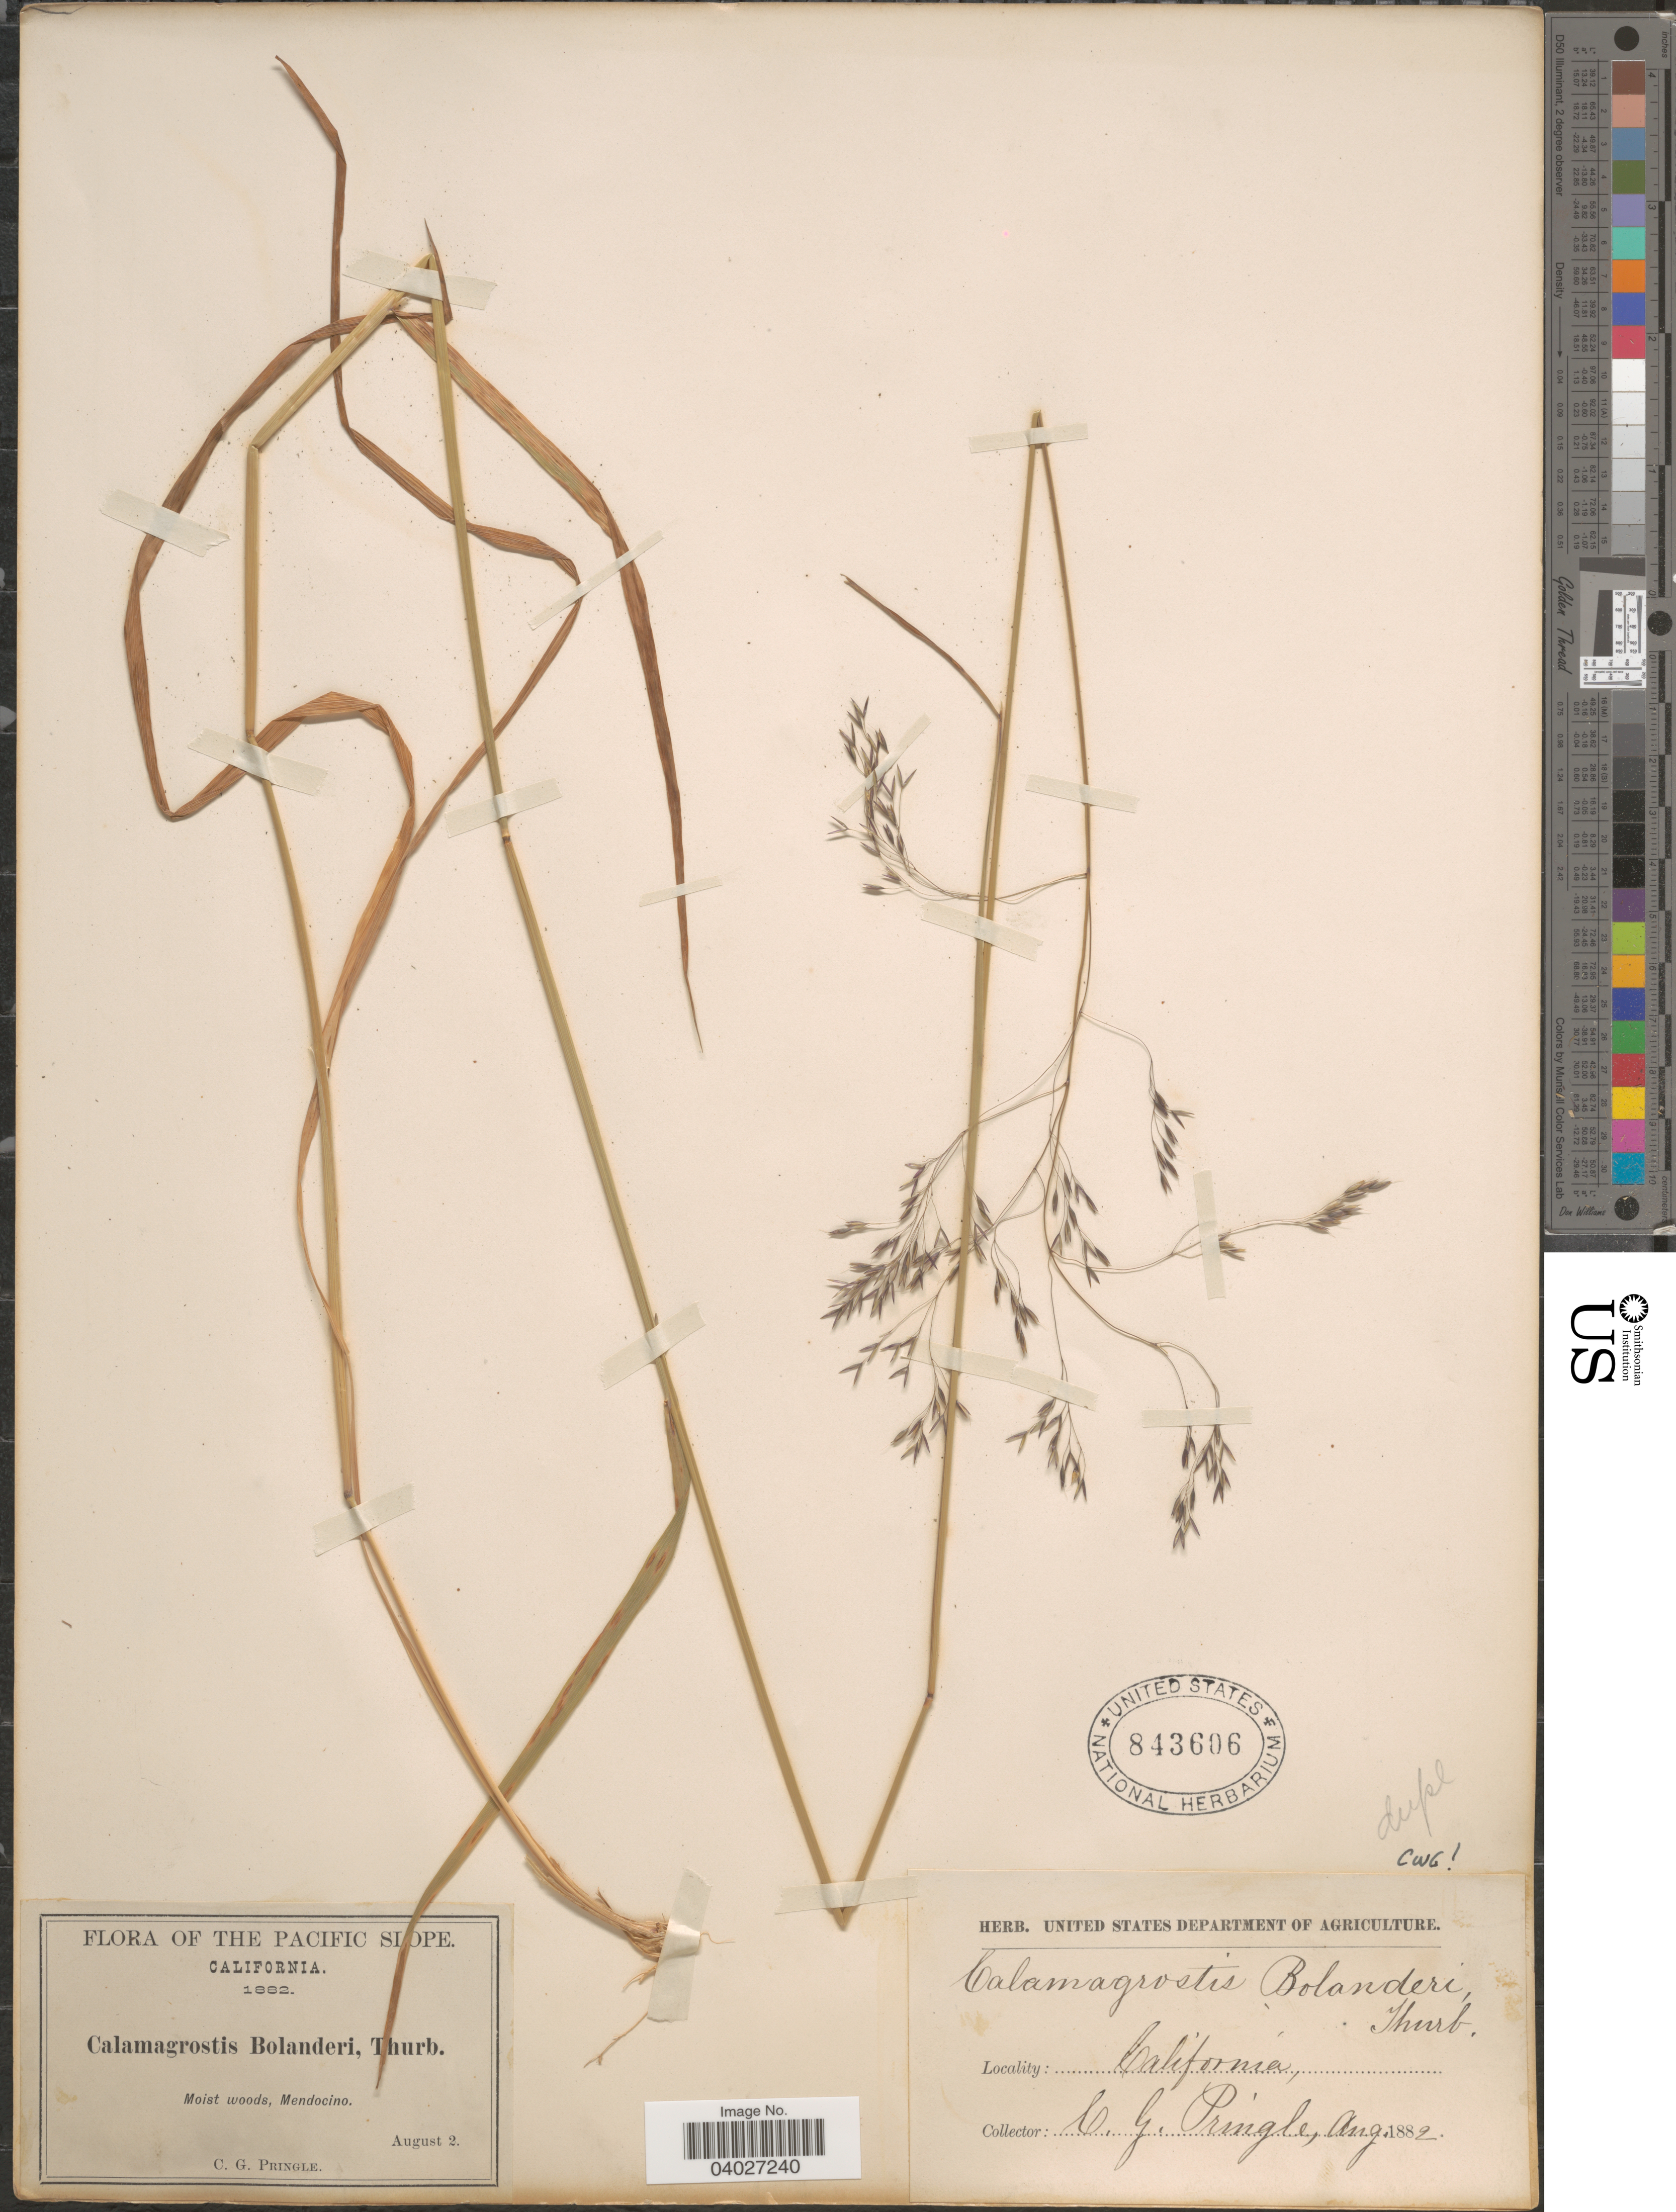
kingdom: Plantae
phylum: Tracheophyta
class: Liliopsida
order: Poales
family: Poaceae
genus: Calamagrostis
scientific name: Calamagrostis bolanderi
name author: Thurb.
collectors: C. G. Pringle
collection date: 1882-08-02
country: United States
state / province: California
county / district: Mendocino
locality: The Pacific Slope. Moist woods, Mendocino.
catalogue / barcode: US 843606